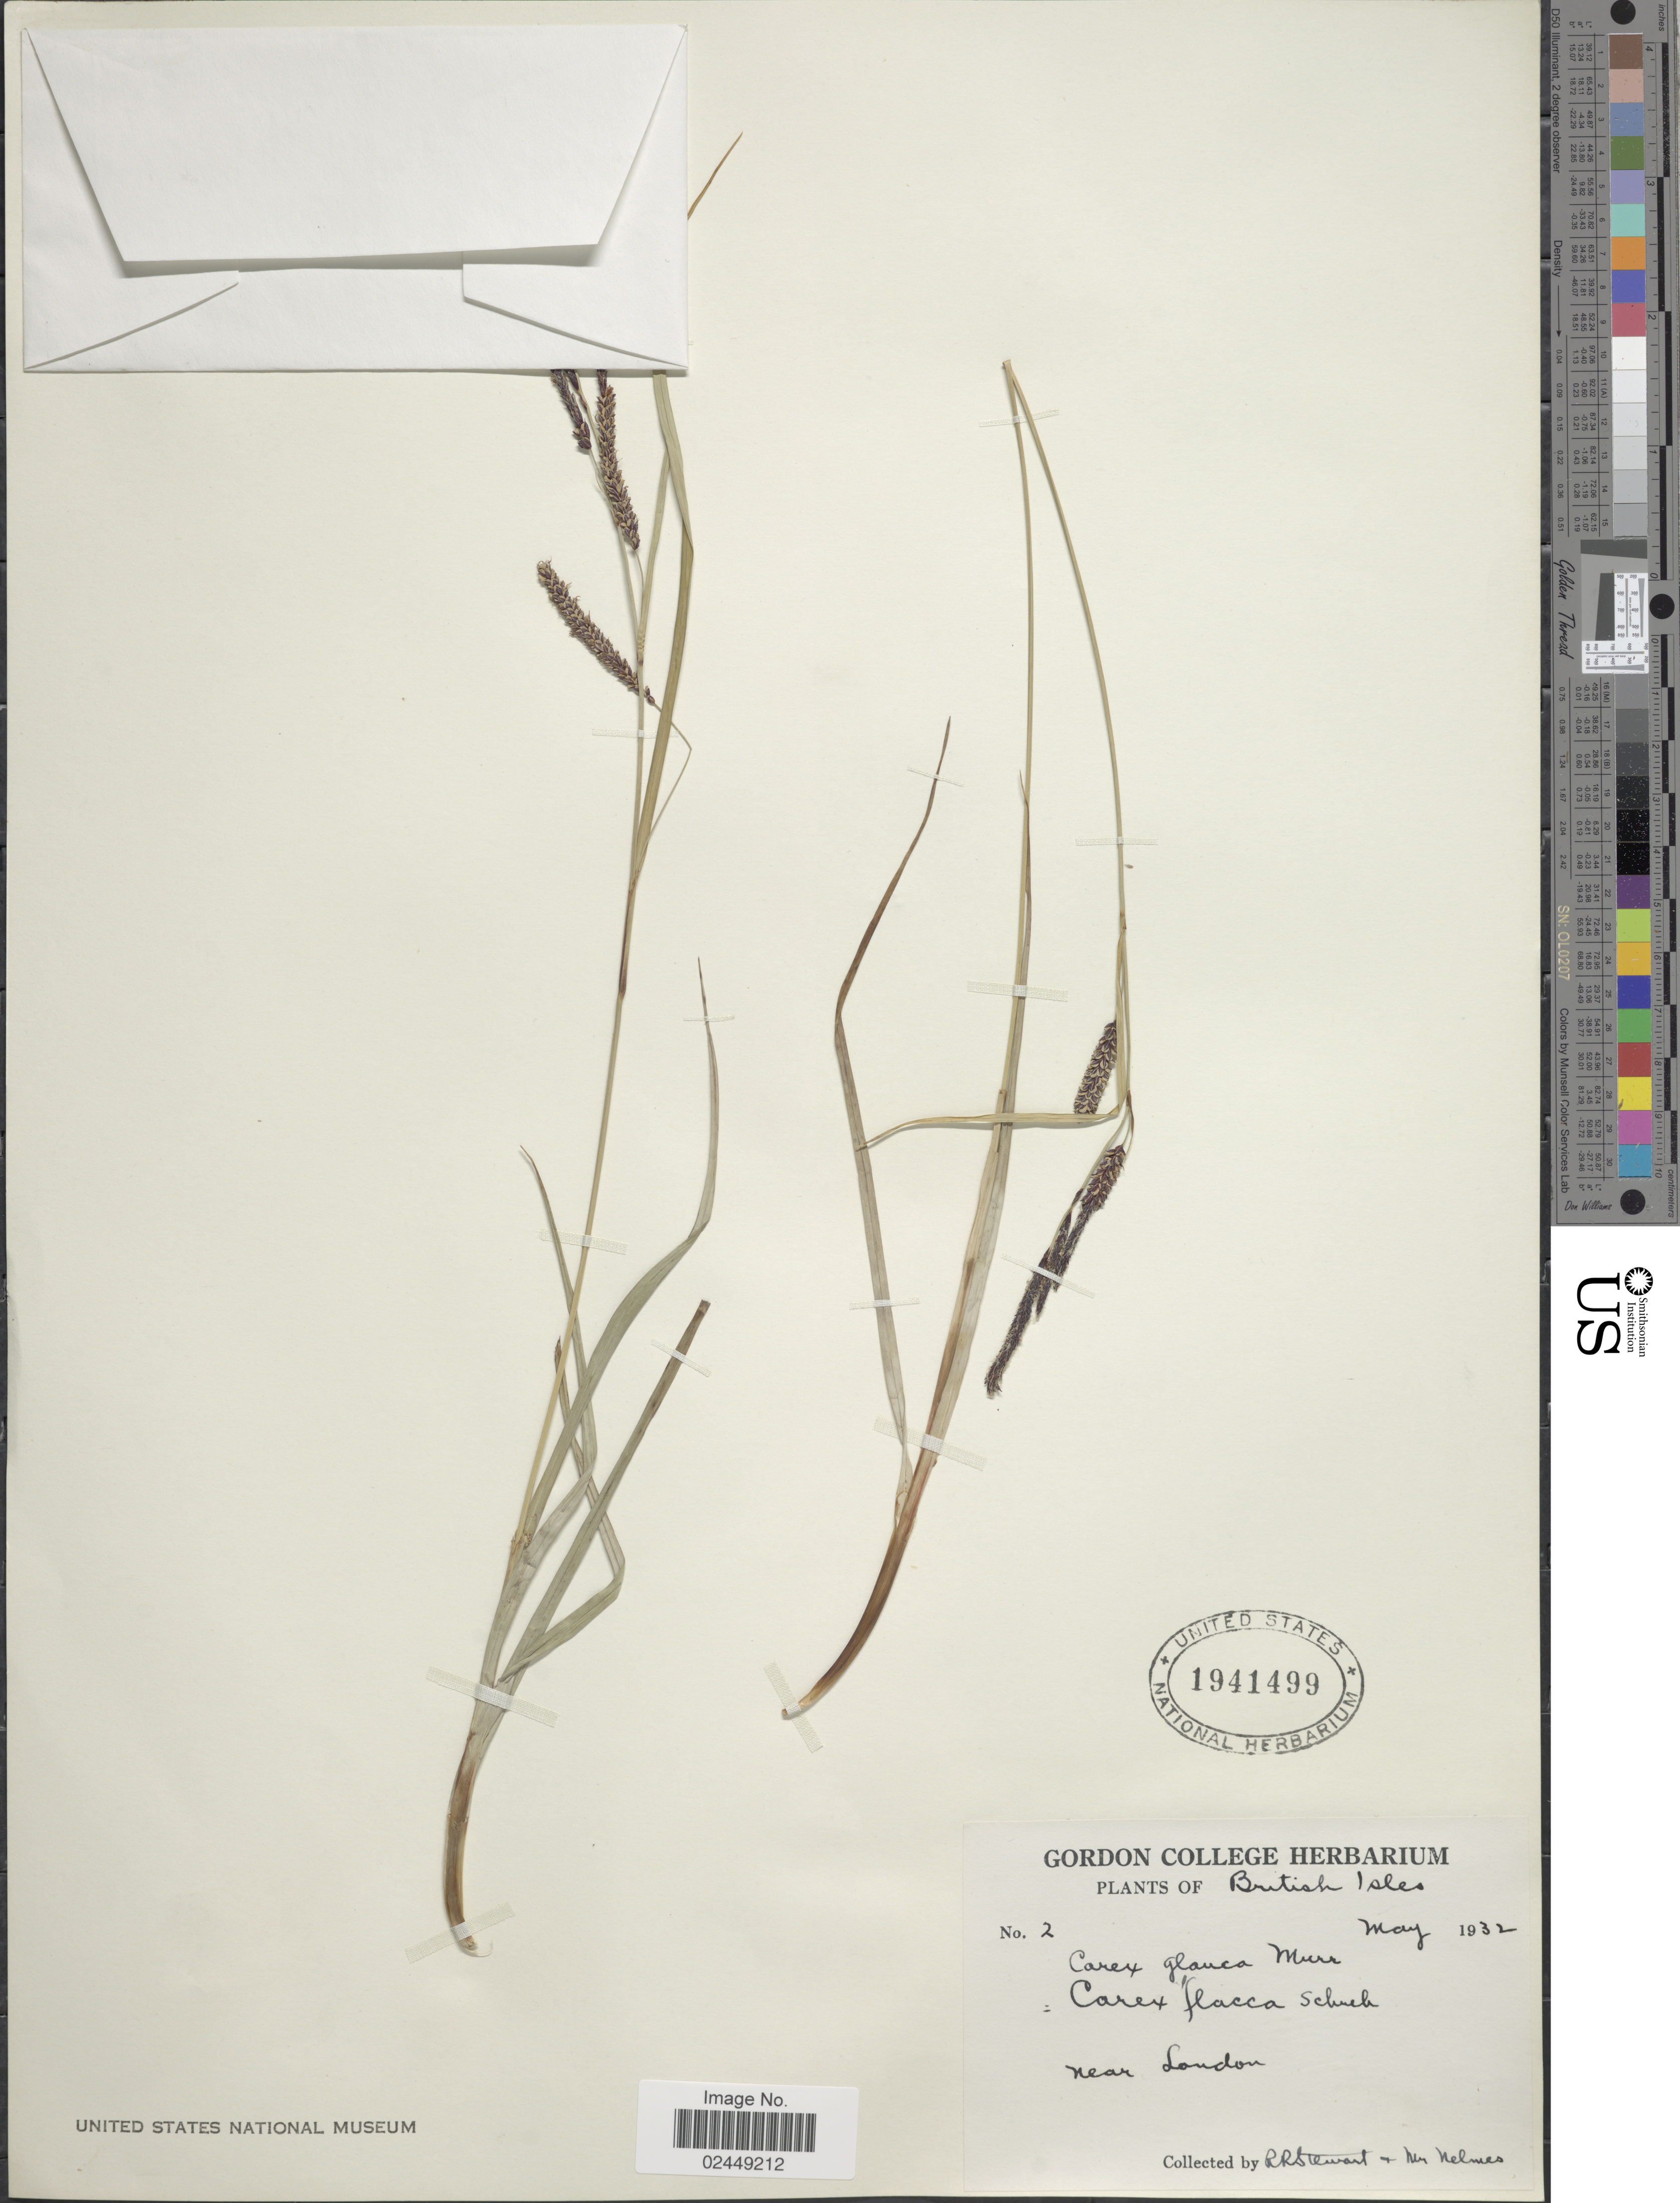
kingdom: Plantae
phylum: Tracheophyta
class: Liliopsida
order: Poales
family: Cyperaceae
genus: Carex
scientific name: Carex flacca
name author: Schreb.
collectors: R. R. Stewart & Nelmes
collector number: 2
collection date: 1932-05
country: United Kingdom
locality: British Isles, near London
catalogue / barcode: US 1941499